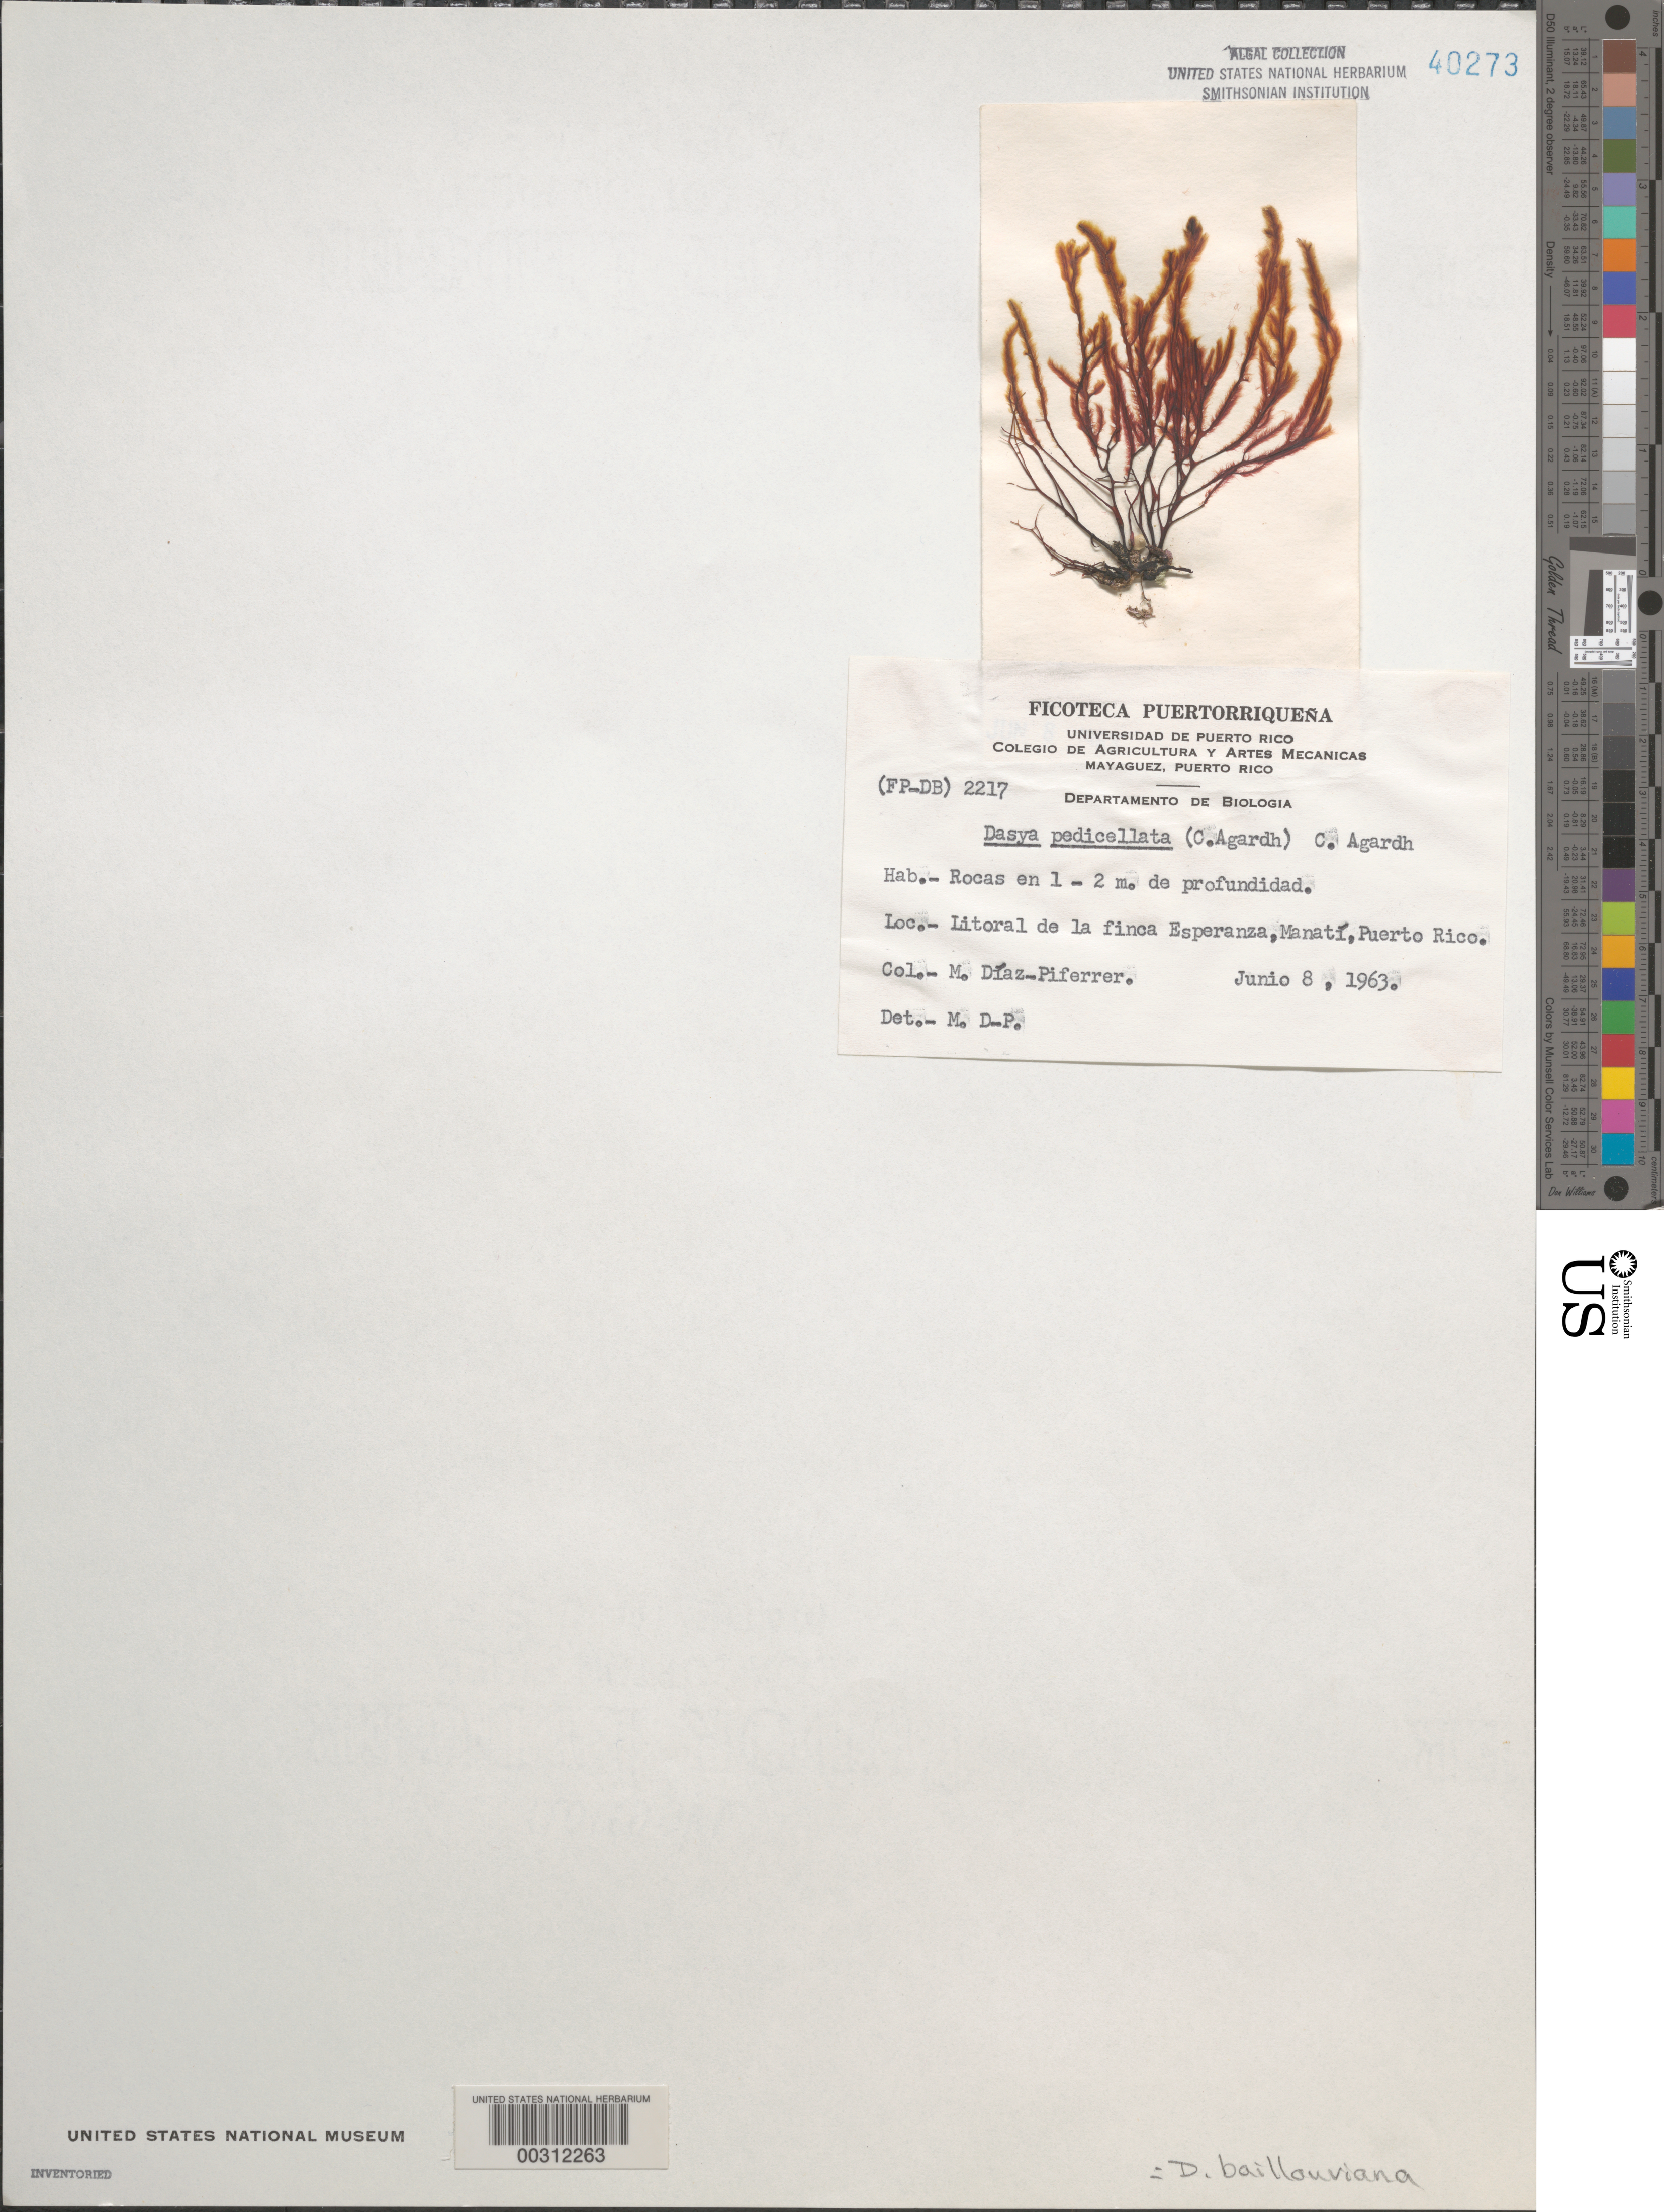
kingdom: Plantae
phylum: Rhodophyta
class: Florideophyceae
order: Ceramiales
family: Dasyaceae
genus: Dasya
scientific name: Dasya baillouviana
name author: (S.G. Gmel.) Mont.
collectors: M. Diaz-Piferrer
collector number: (fp-db) 2217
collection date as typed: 08 Jun 1963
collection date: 1963-06-08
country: Puerto Rico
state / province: Manati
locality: Esperanza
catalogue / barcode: US 40273